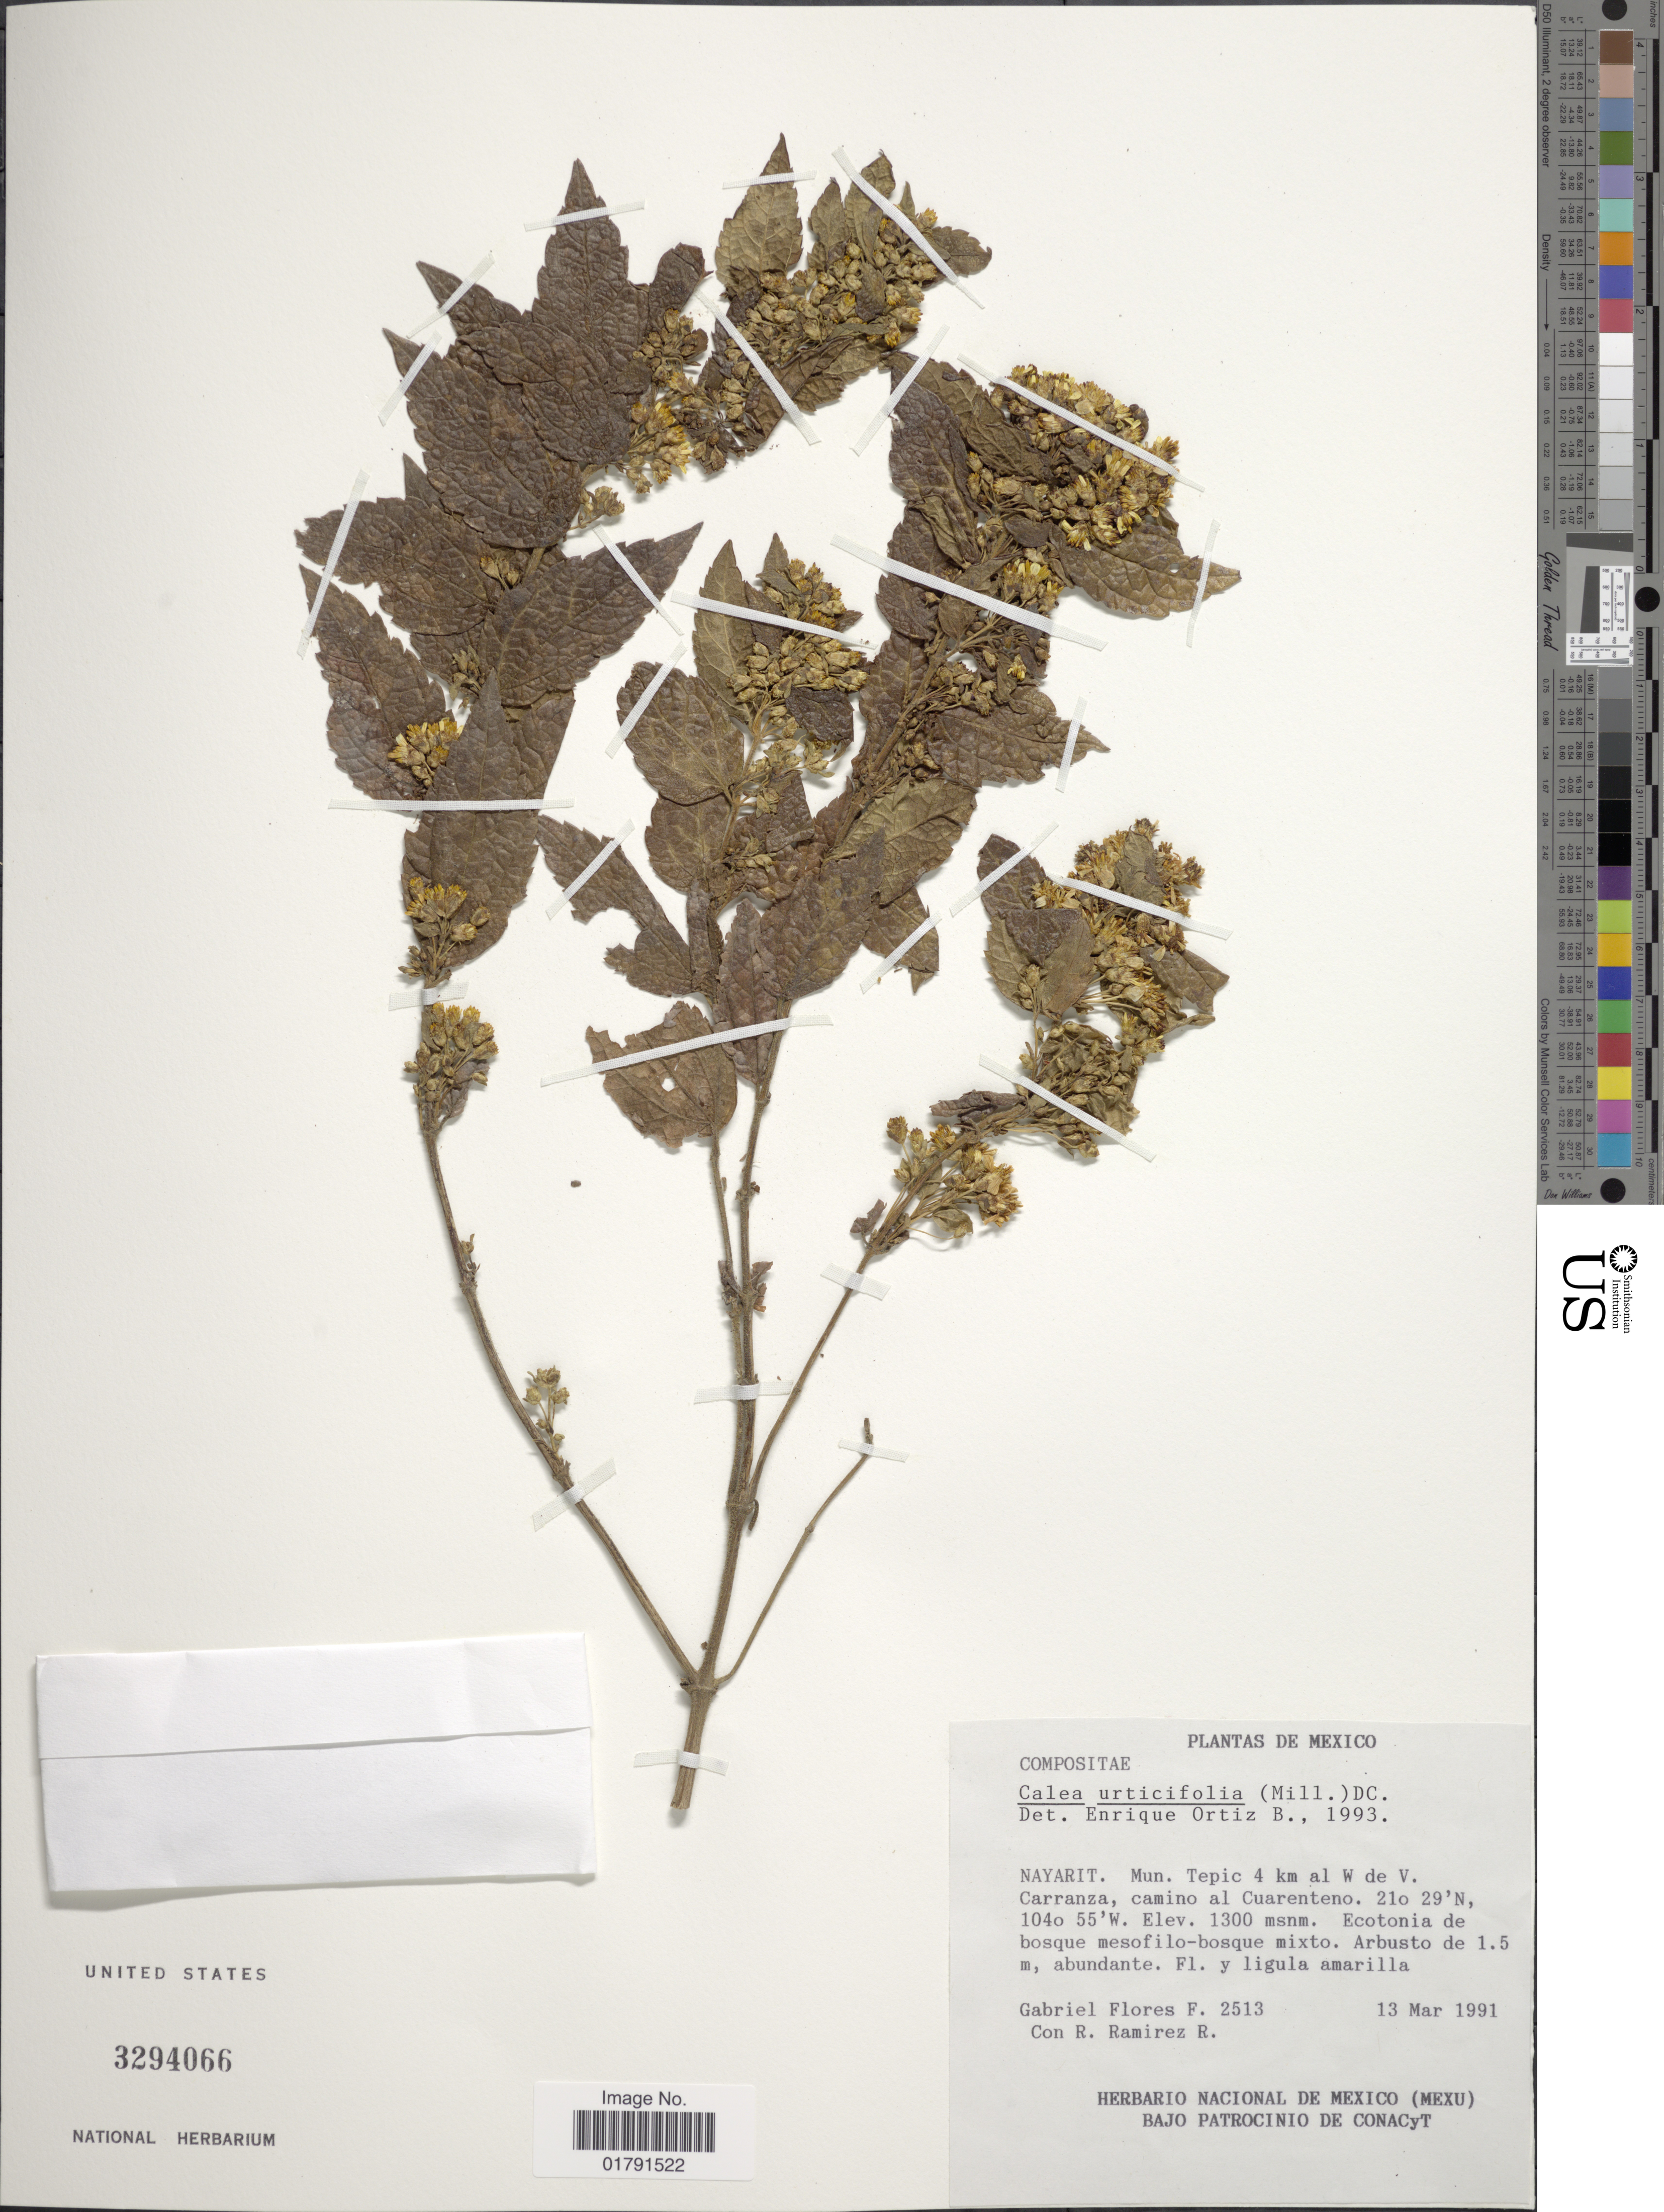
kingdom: Plantae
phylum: Tracheophyta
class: Magnoliopsida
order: Asterales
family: Asteraceae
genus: Calea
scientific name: Calea urticifolia var. urticifolia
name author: (Mill.) DC.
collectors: G. Flores F. & R. Ramirez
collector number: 2513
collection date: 1991-03-13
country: Mexico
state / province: Nayarit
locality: Mun. Tepic 4 km al W de V. Carranza, camino al Cuarenteno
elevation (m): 1300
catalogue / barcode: US 3294066